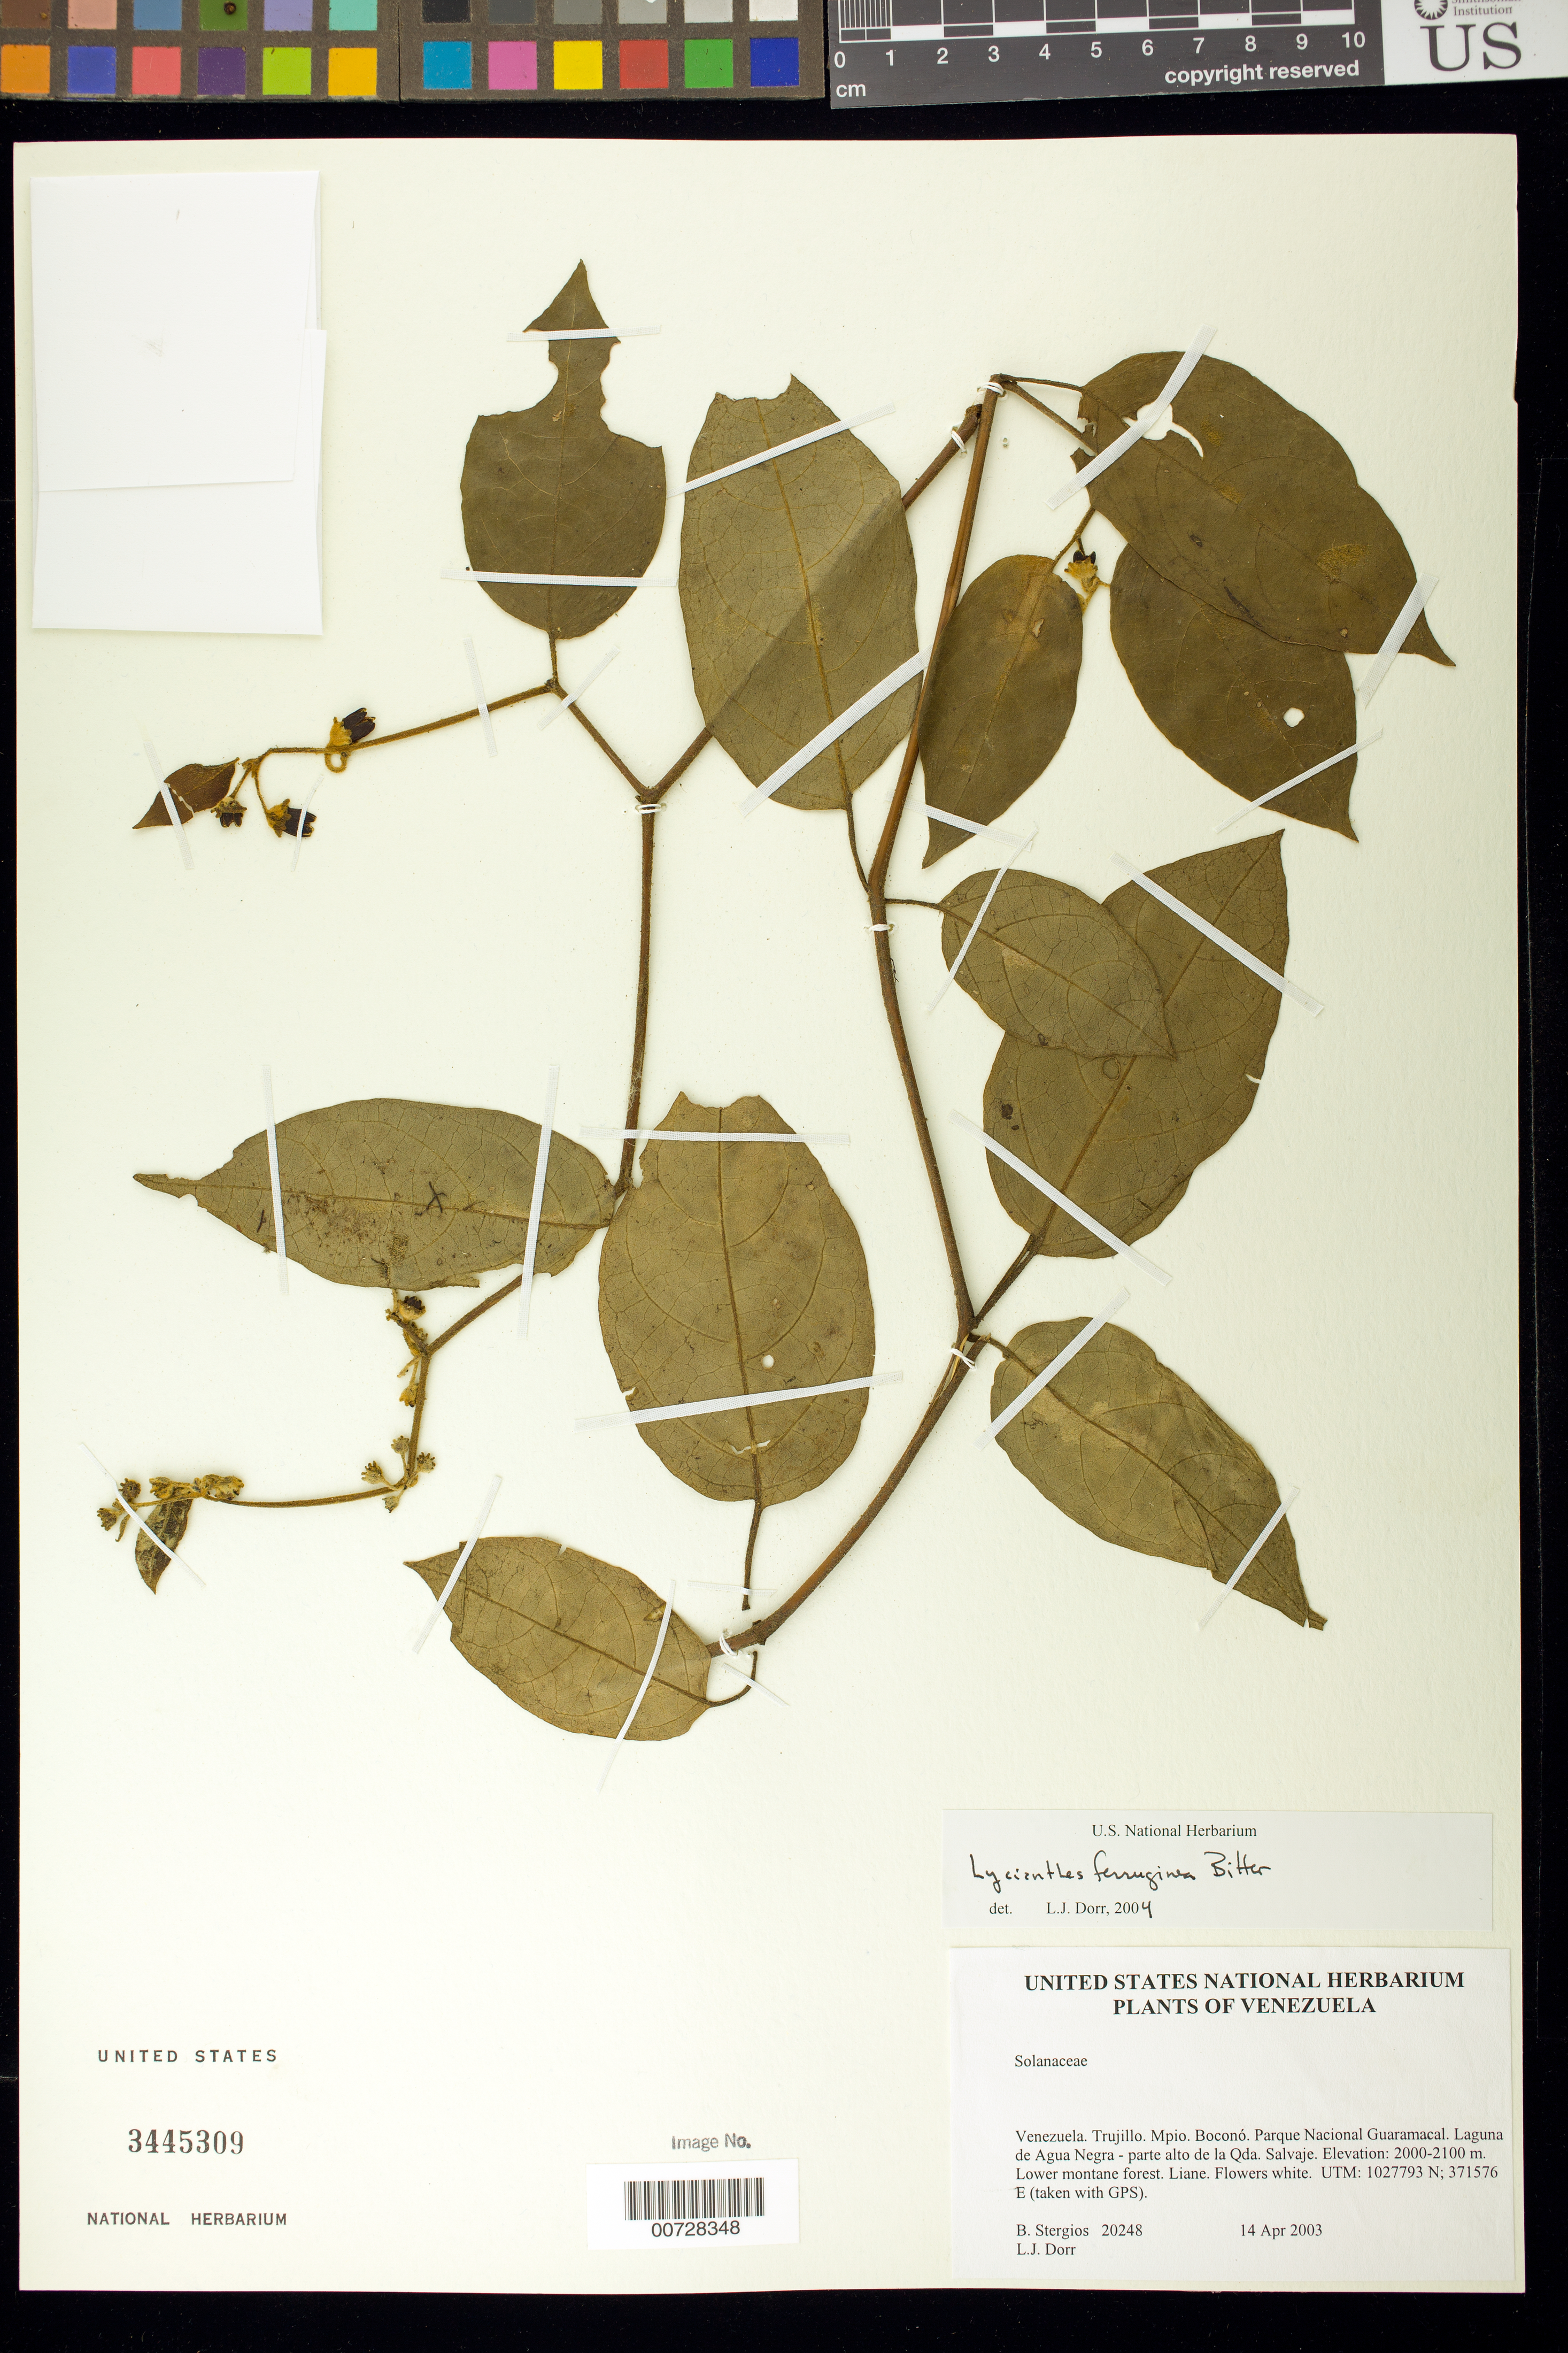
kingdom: Plantae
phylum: Tracheophyta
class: Magnoliopsida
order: Solanales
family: Solanaceae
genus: Lycianthes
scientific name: Lycianthes ferruginea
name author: Bitter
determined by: Dorr, L. J., (BOT), Smithsonian Institution - National Museum of Natural History (UNITED STATES)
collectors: B. G. Stergios & L. J. Dorr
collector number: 20248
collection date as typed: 14 Apr 2003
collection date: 2003-04-14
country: Venezuela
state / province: Trujillo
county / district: Boconó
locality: Parque Nacional Guaramacal. Laguna de Agua Negra - parte alto de la Qda. Salvaje.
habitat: Lower montane forest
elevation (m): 2000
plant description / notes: PORT, US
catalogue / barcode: US 3445309